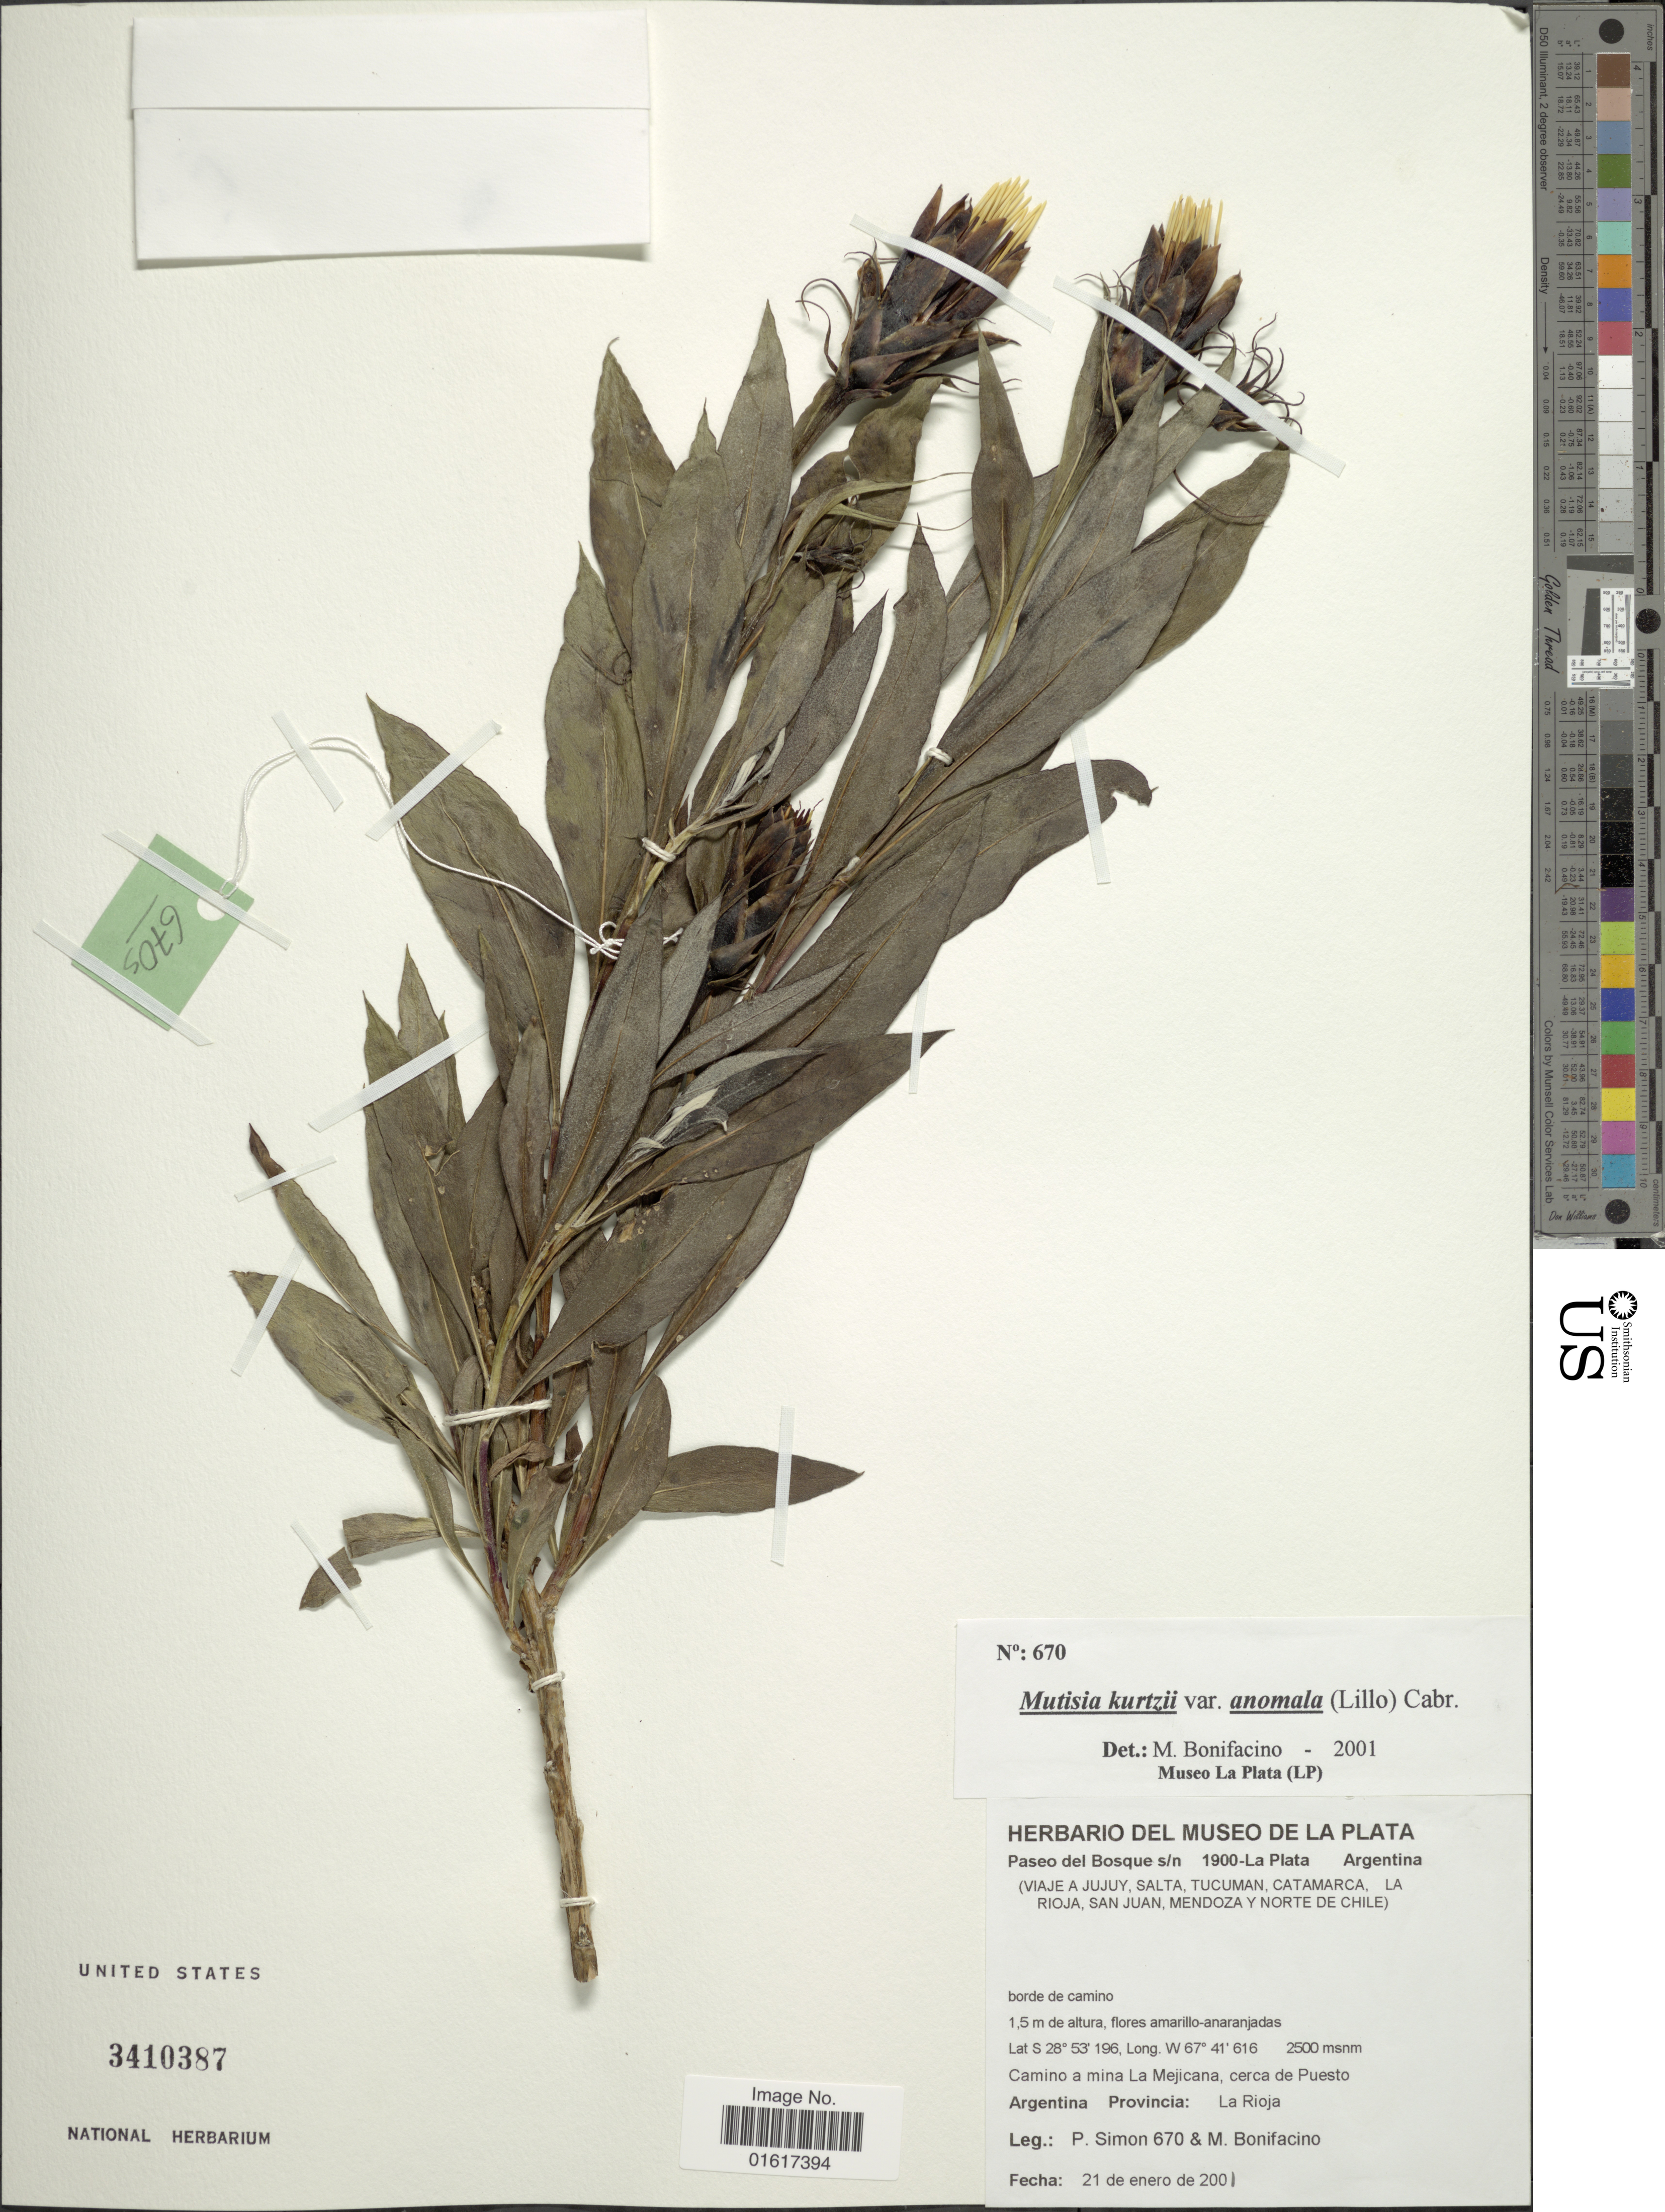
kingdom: Plantae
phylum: Tracheophyta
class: Magnoliopsida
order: Asterales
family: Asteraceae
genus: Mutisia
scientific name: Mutisia kurtzii var. anomala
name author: (Lillo) Cabrera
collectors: P. Simon & M. Bonifacino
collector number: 670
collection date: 2001-01-21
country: Argentina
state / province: La Rioja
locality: Camino a mina La Mejicana, cerca de Puesto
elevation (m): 2500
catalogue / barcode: US 3410387